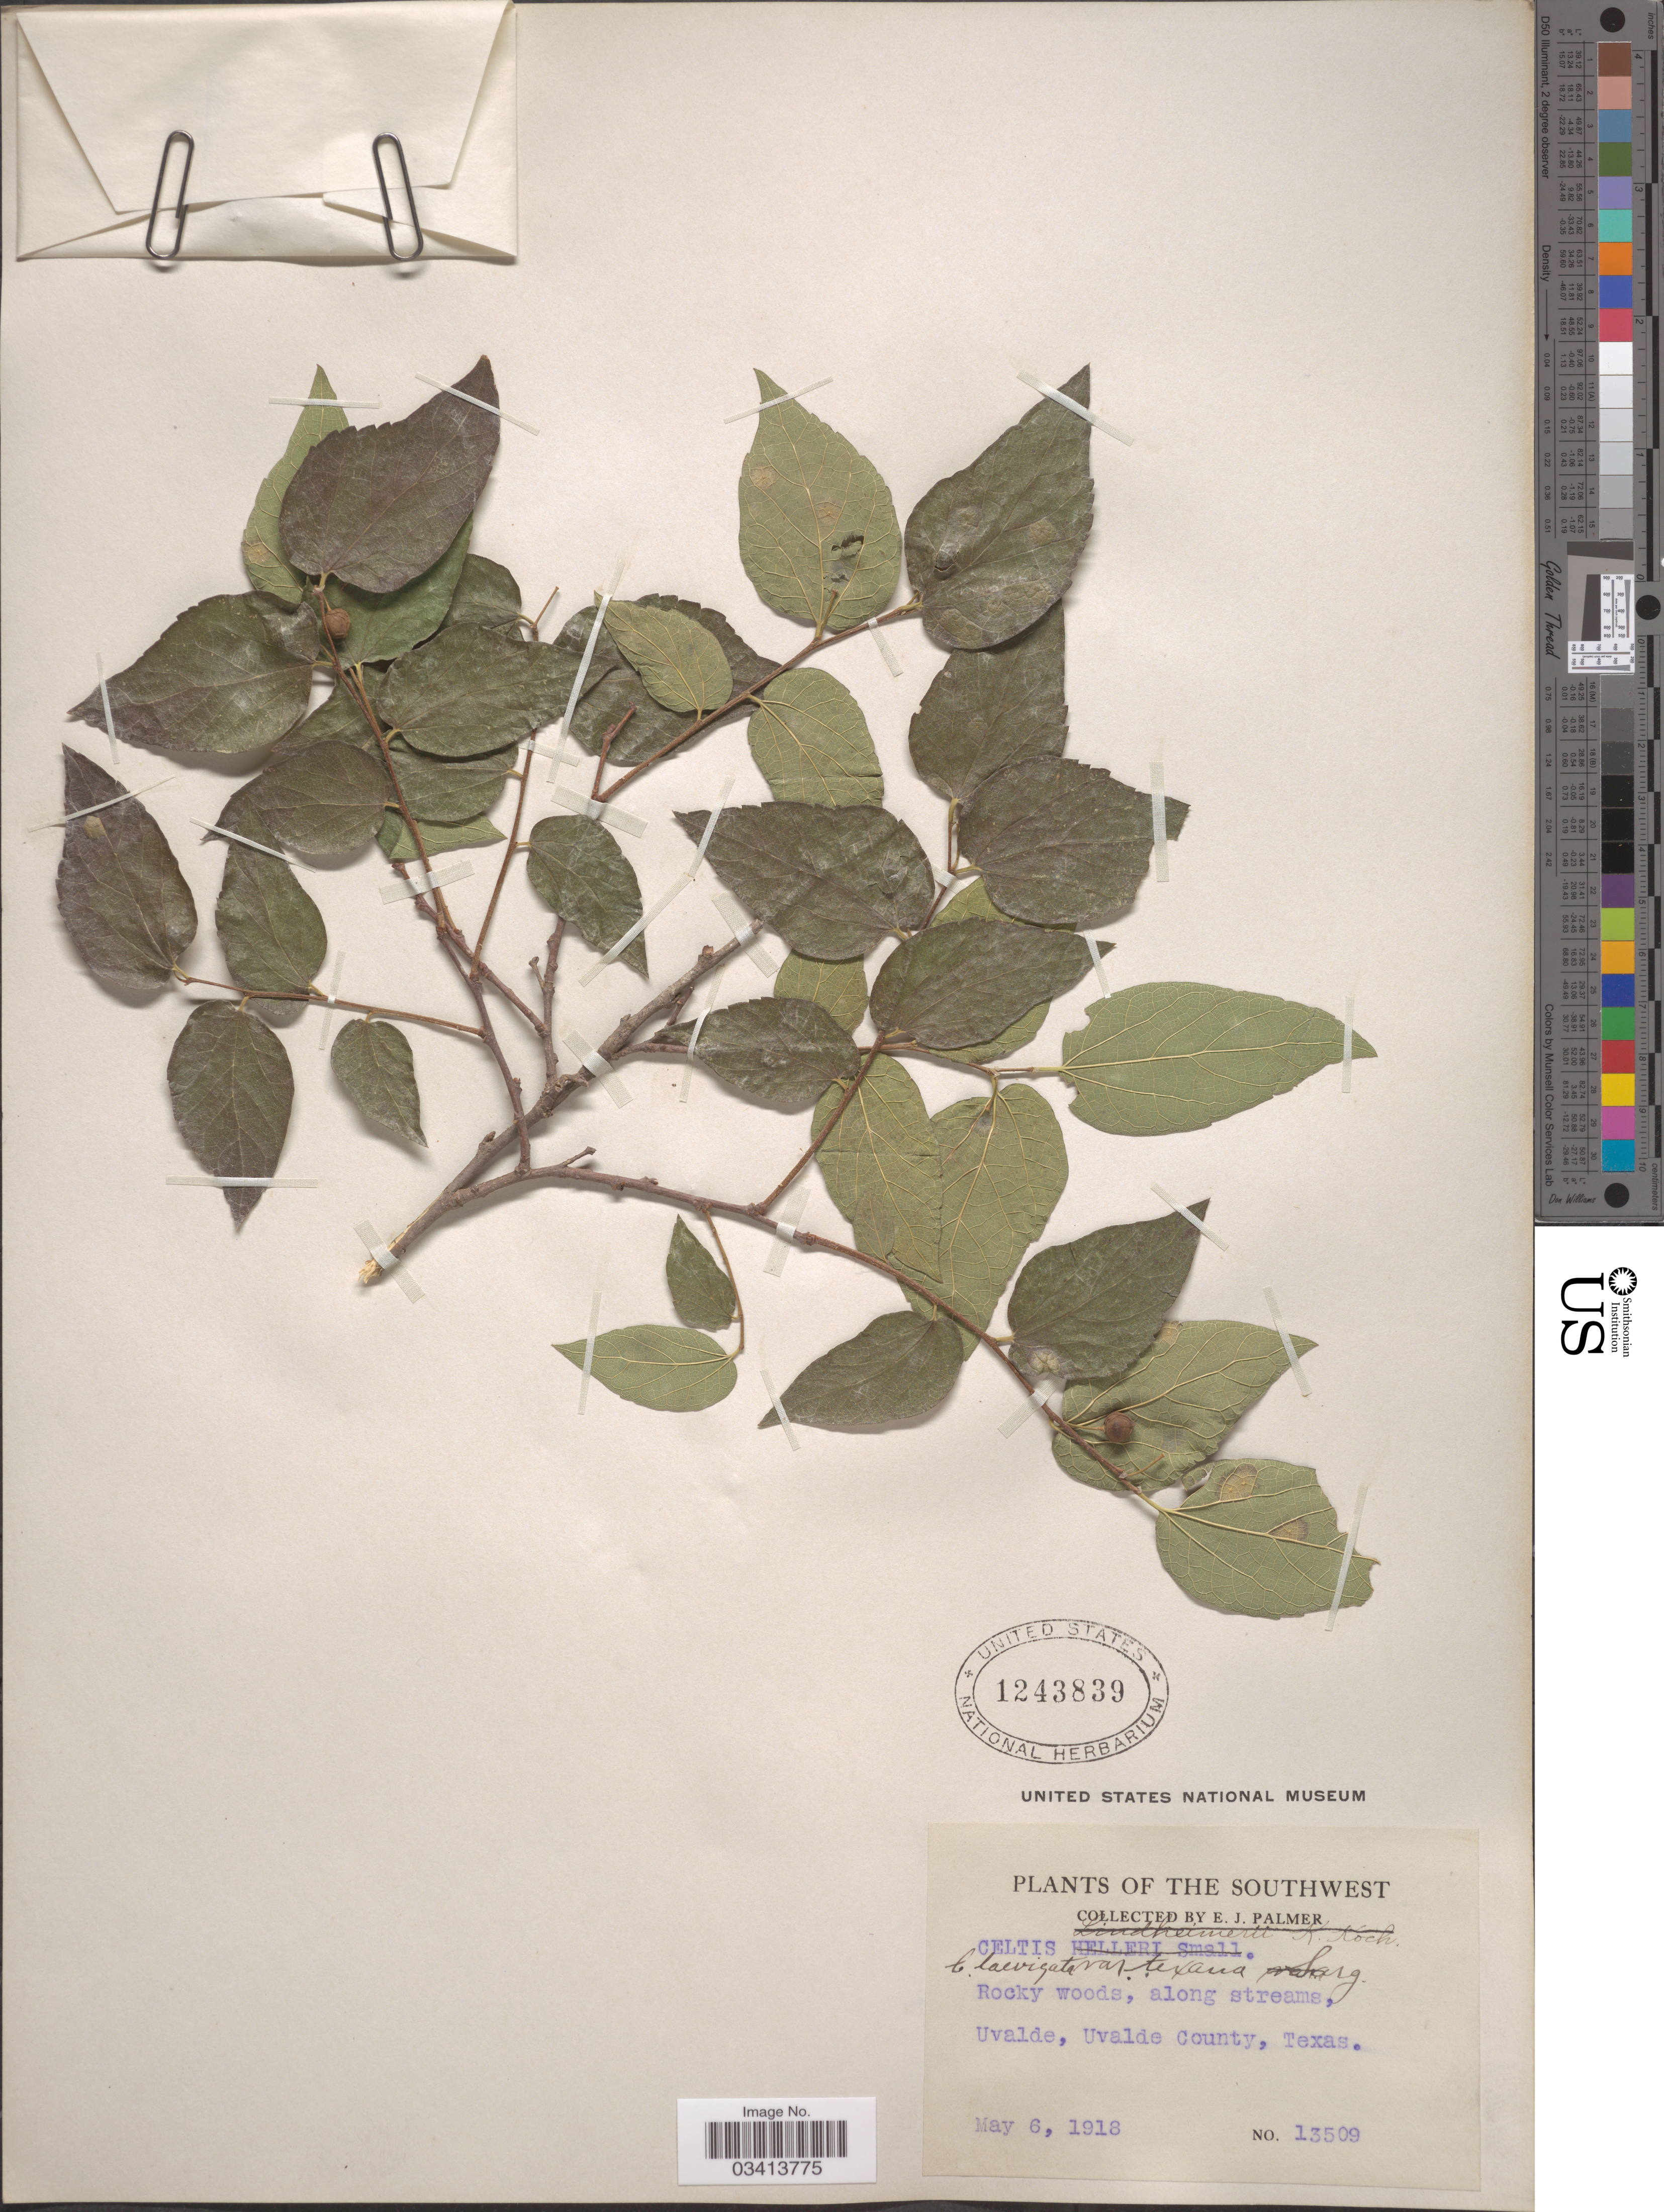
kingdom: Plantae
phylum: Tracheophyta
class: Magnoliopsida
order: Rosales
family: Cannabaceae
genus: Celtis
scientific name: Celtis laevigata var. texana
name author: Sarg.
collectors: E. J. Palmer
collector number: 13509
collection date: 1918-05-06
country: United States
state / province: Texas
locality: The Southwest. Rocky woods, along streams, Uvalde, Uvalde County.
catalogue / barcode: US 1243839